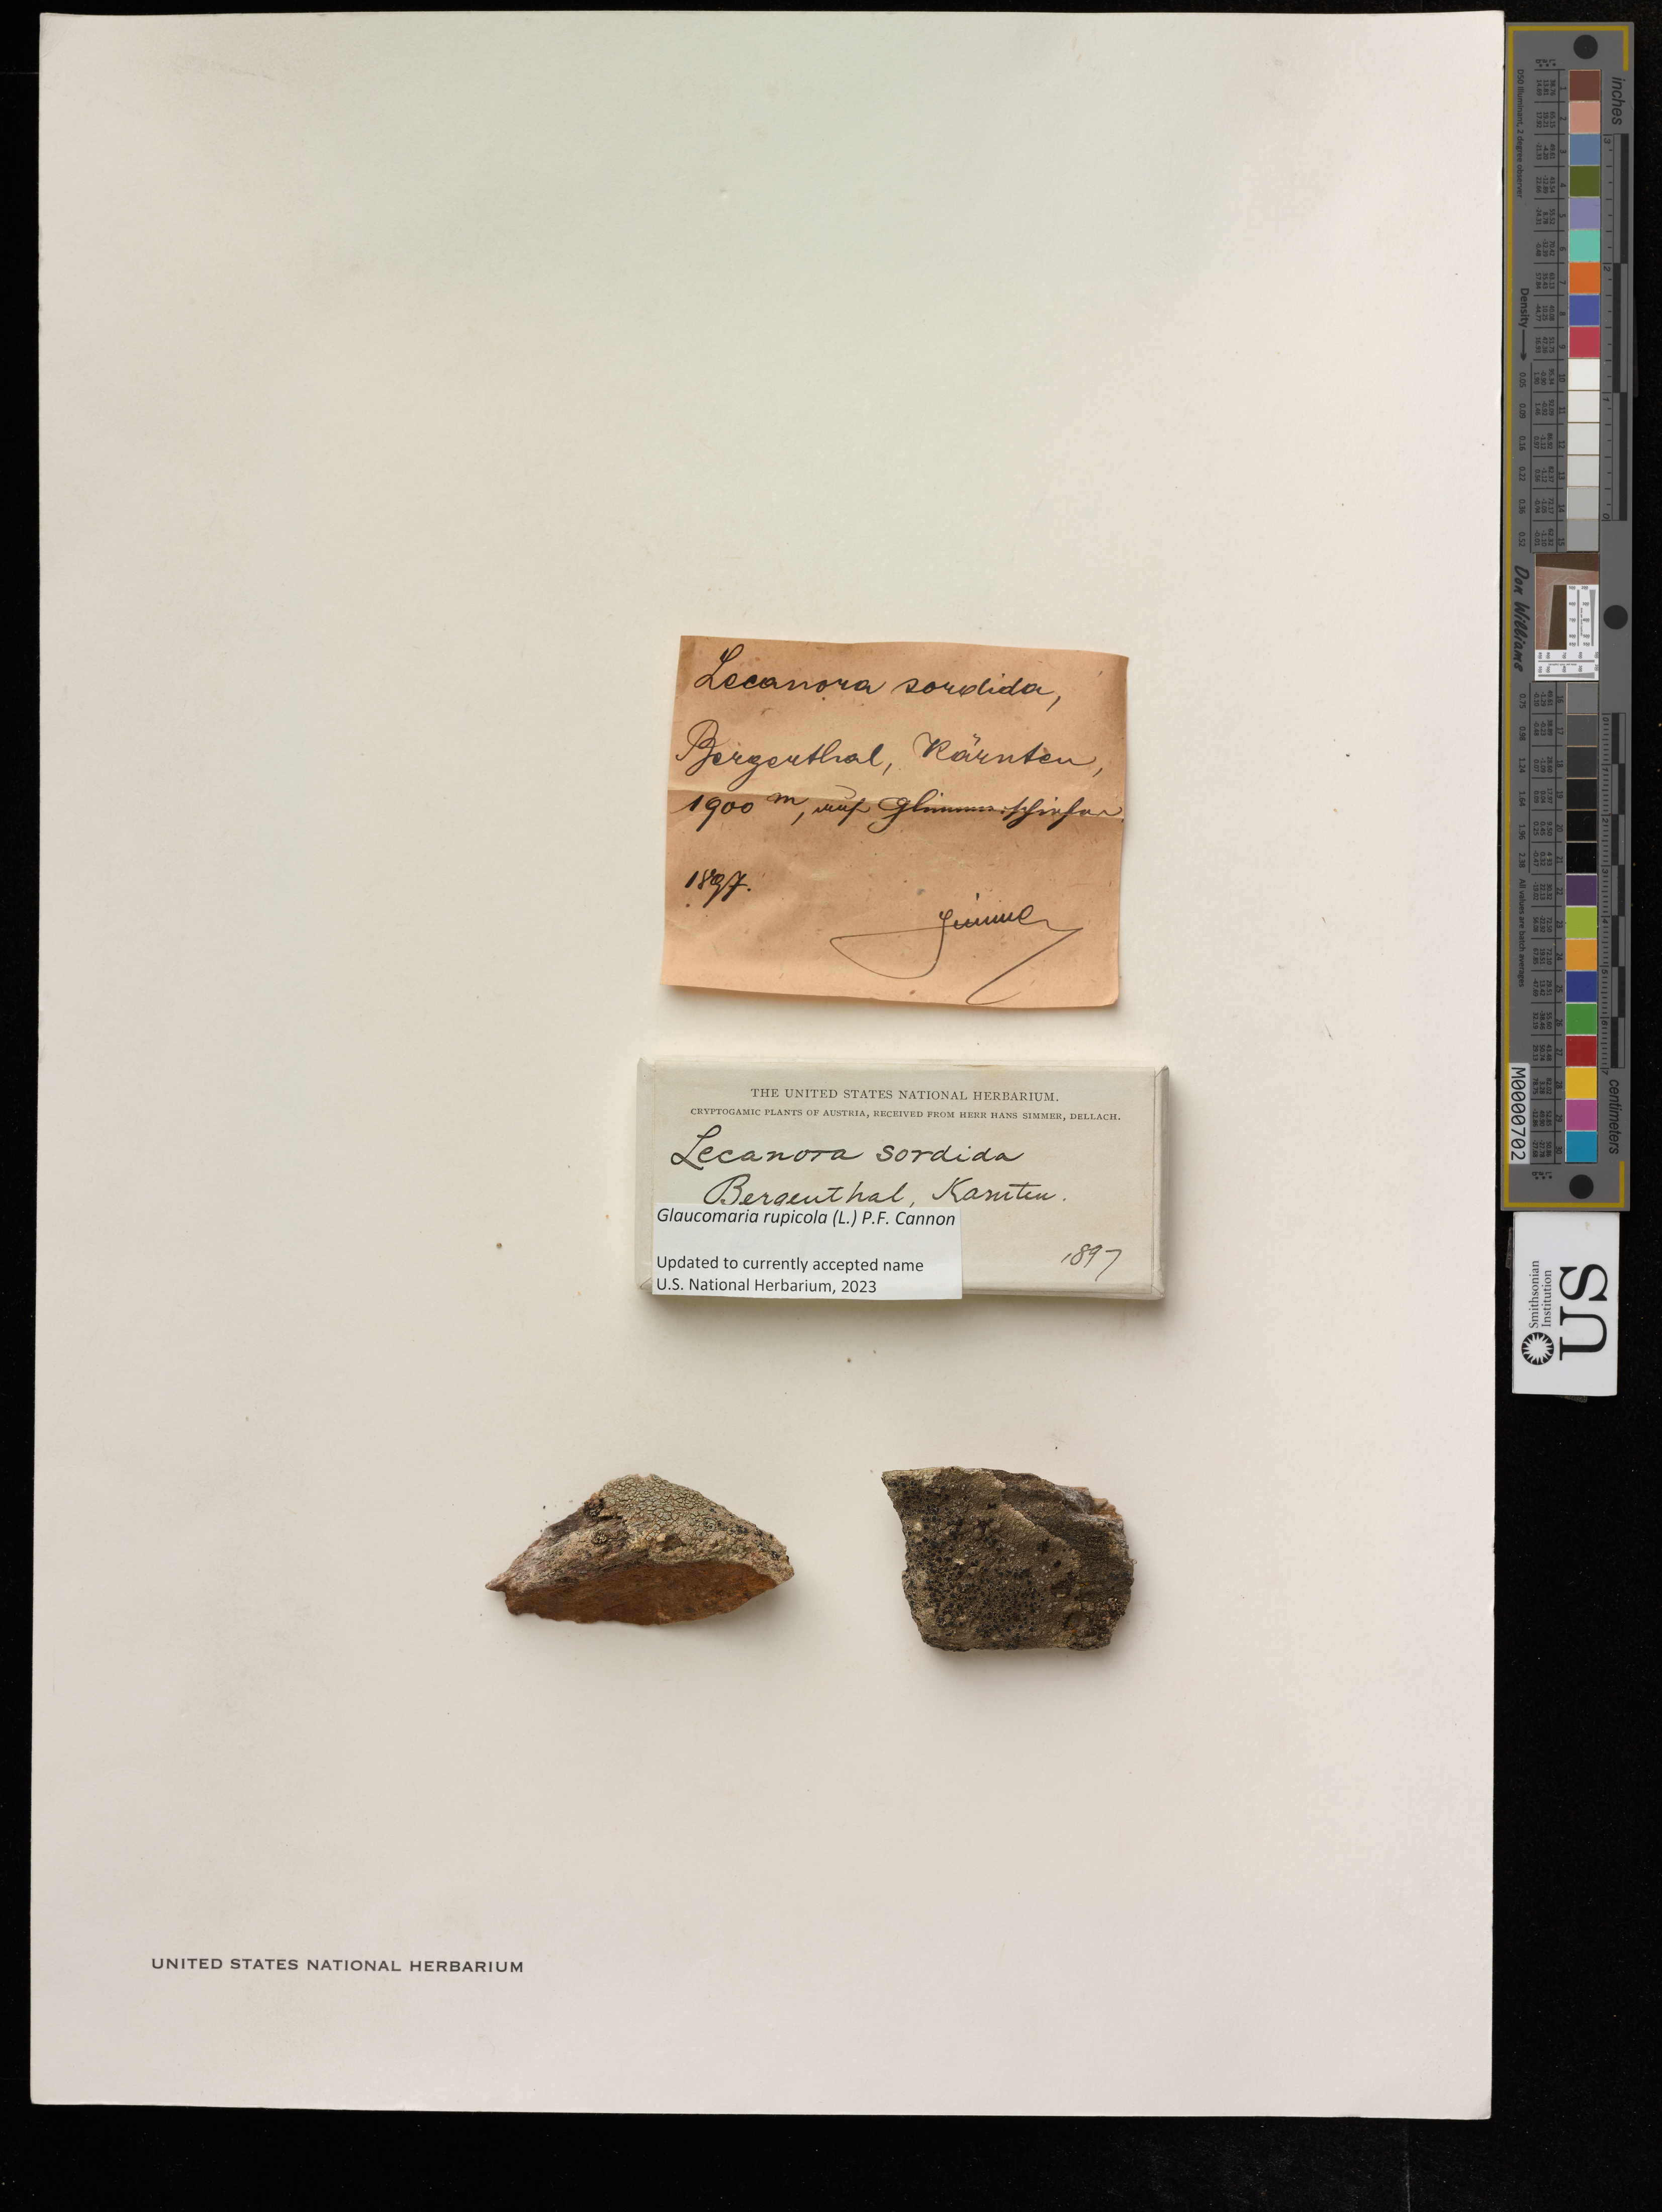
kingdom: Fungi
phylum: Ascomycota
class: Lecanoromycetes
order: Lecanorales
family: Lecanoraceae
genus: Glaucomaria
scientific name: Glaucomaria rupicola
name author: (L.) P.F. Cannon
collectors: H. Simmer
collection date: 1897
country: Austria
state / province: Karnten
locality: Bergenthal.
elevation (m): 1900